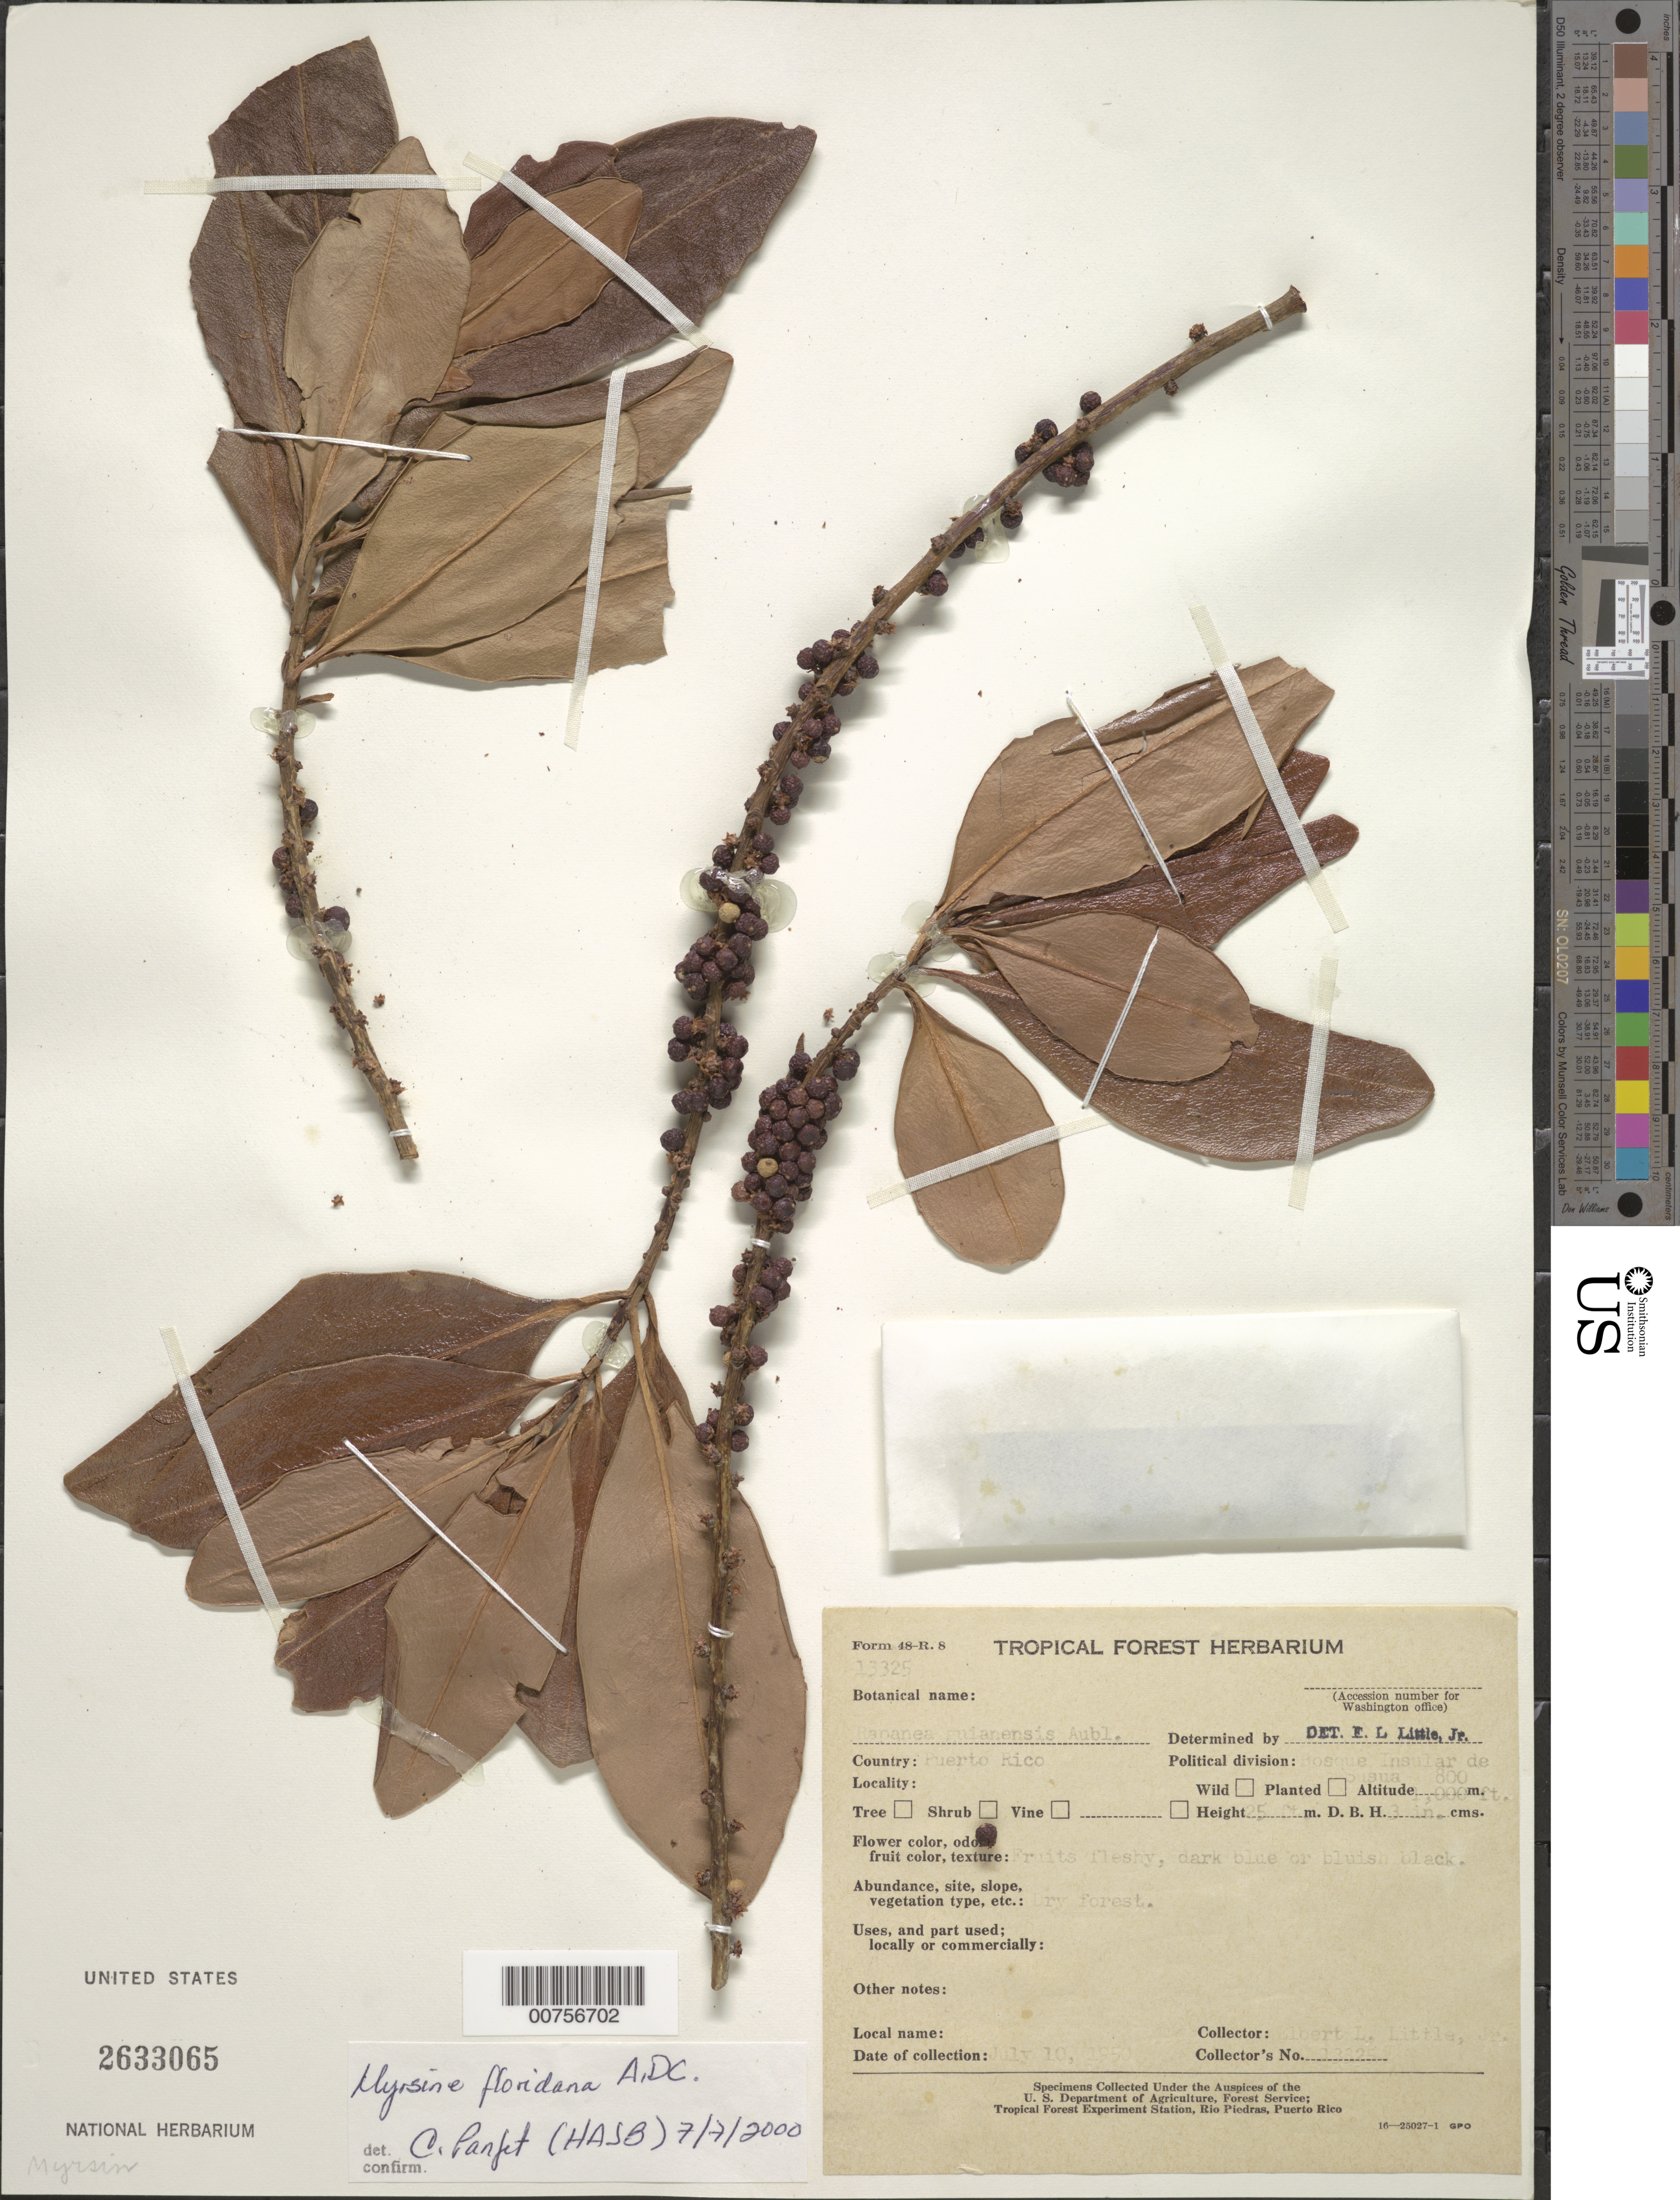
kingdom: Plantae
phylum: Tracheophyta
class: Magnoliopsida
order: Ericales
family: Primulaceae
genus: Myrsine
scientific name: Myrsine floridana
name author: A. DC.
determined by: Panfet, C.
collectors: E. L. Little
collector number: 13325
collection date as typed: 10 Jul 1950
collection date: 1950-07-10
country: Puerto Rico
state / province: Sabana Grande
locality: Bosque Insular de Susúa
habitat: Dry forest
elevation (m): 244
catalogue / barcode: US 2633065